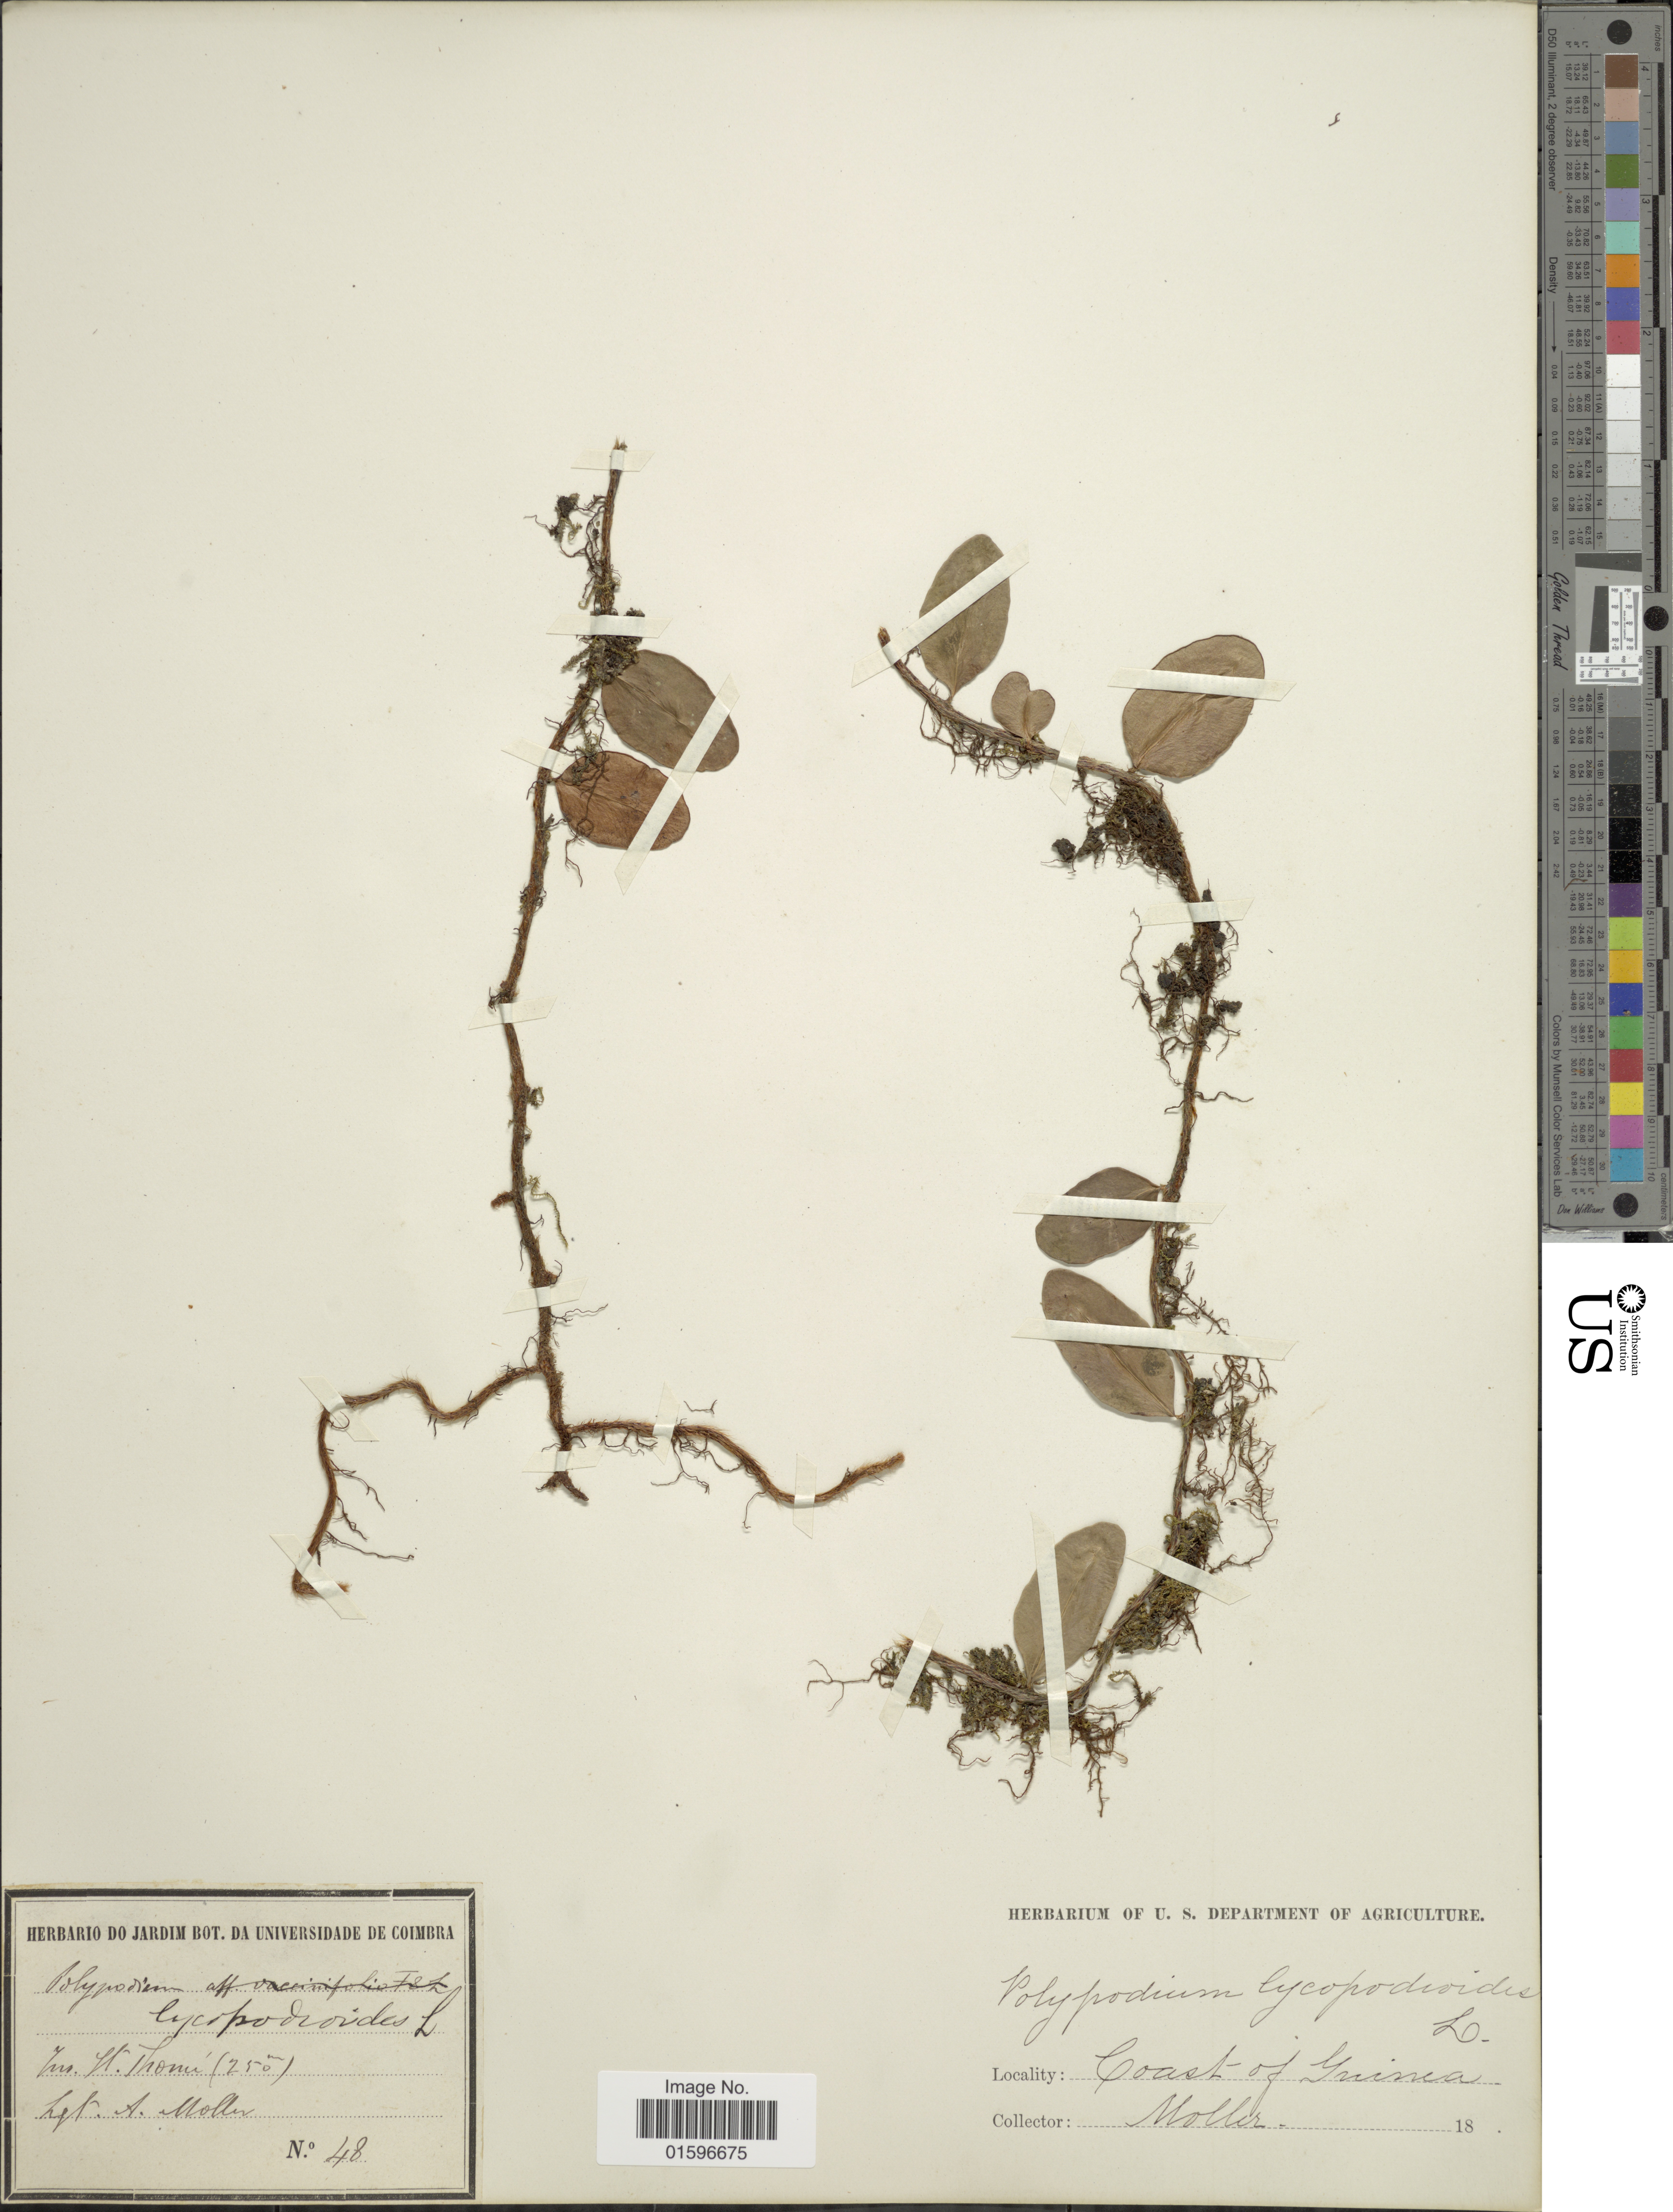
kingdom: Plantae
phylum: Tracheophyta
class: Polypodiopsida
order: Polypodiales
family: Polypodiaceae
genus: Polypodium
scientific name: Polypodium lycopodioides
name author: L.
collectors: A. Moller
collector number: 48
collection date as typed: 18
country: Sao Tome and Principe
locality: Coast of Guinea, Ins. St. Thome.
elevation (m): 250